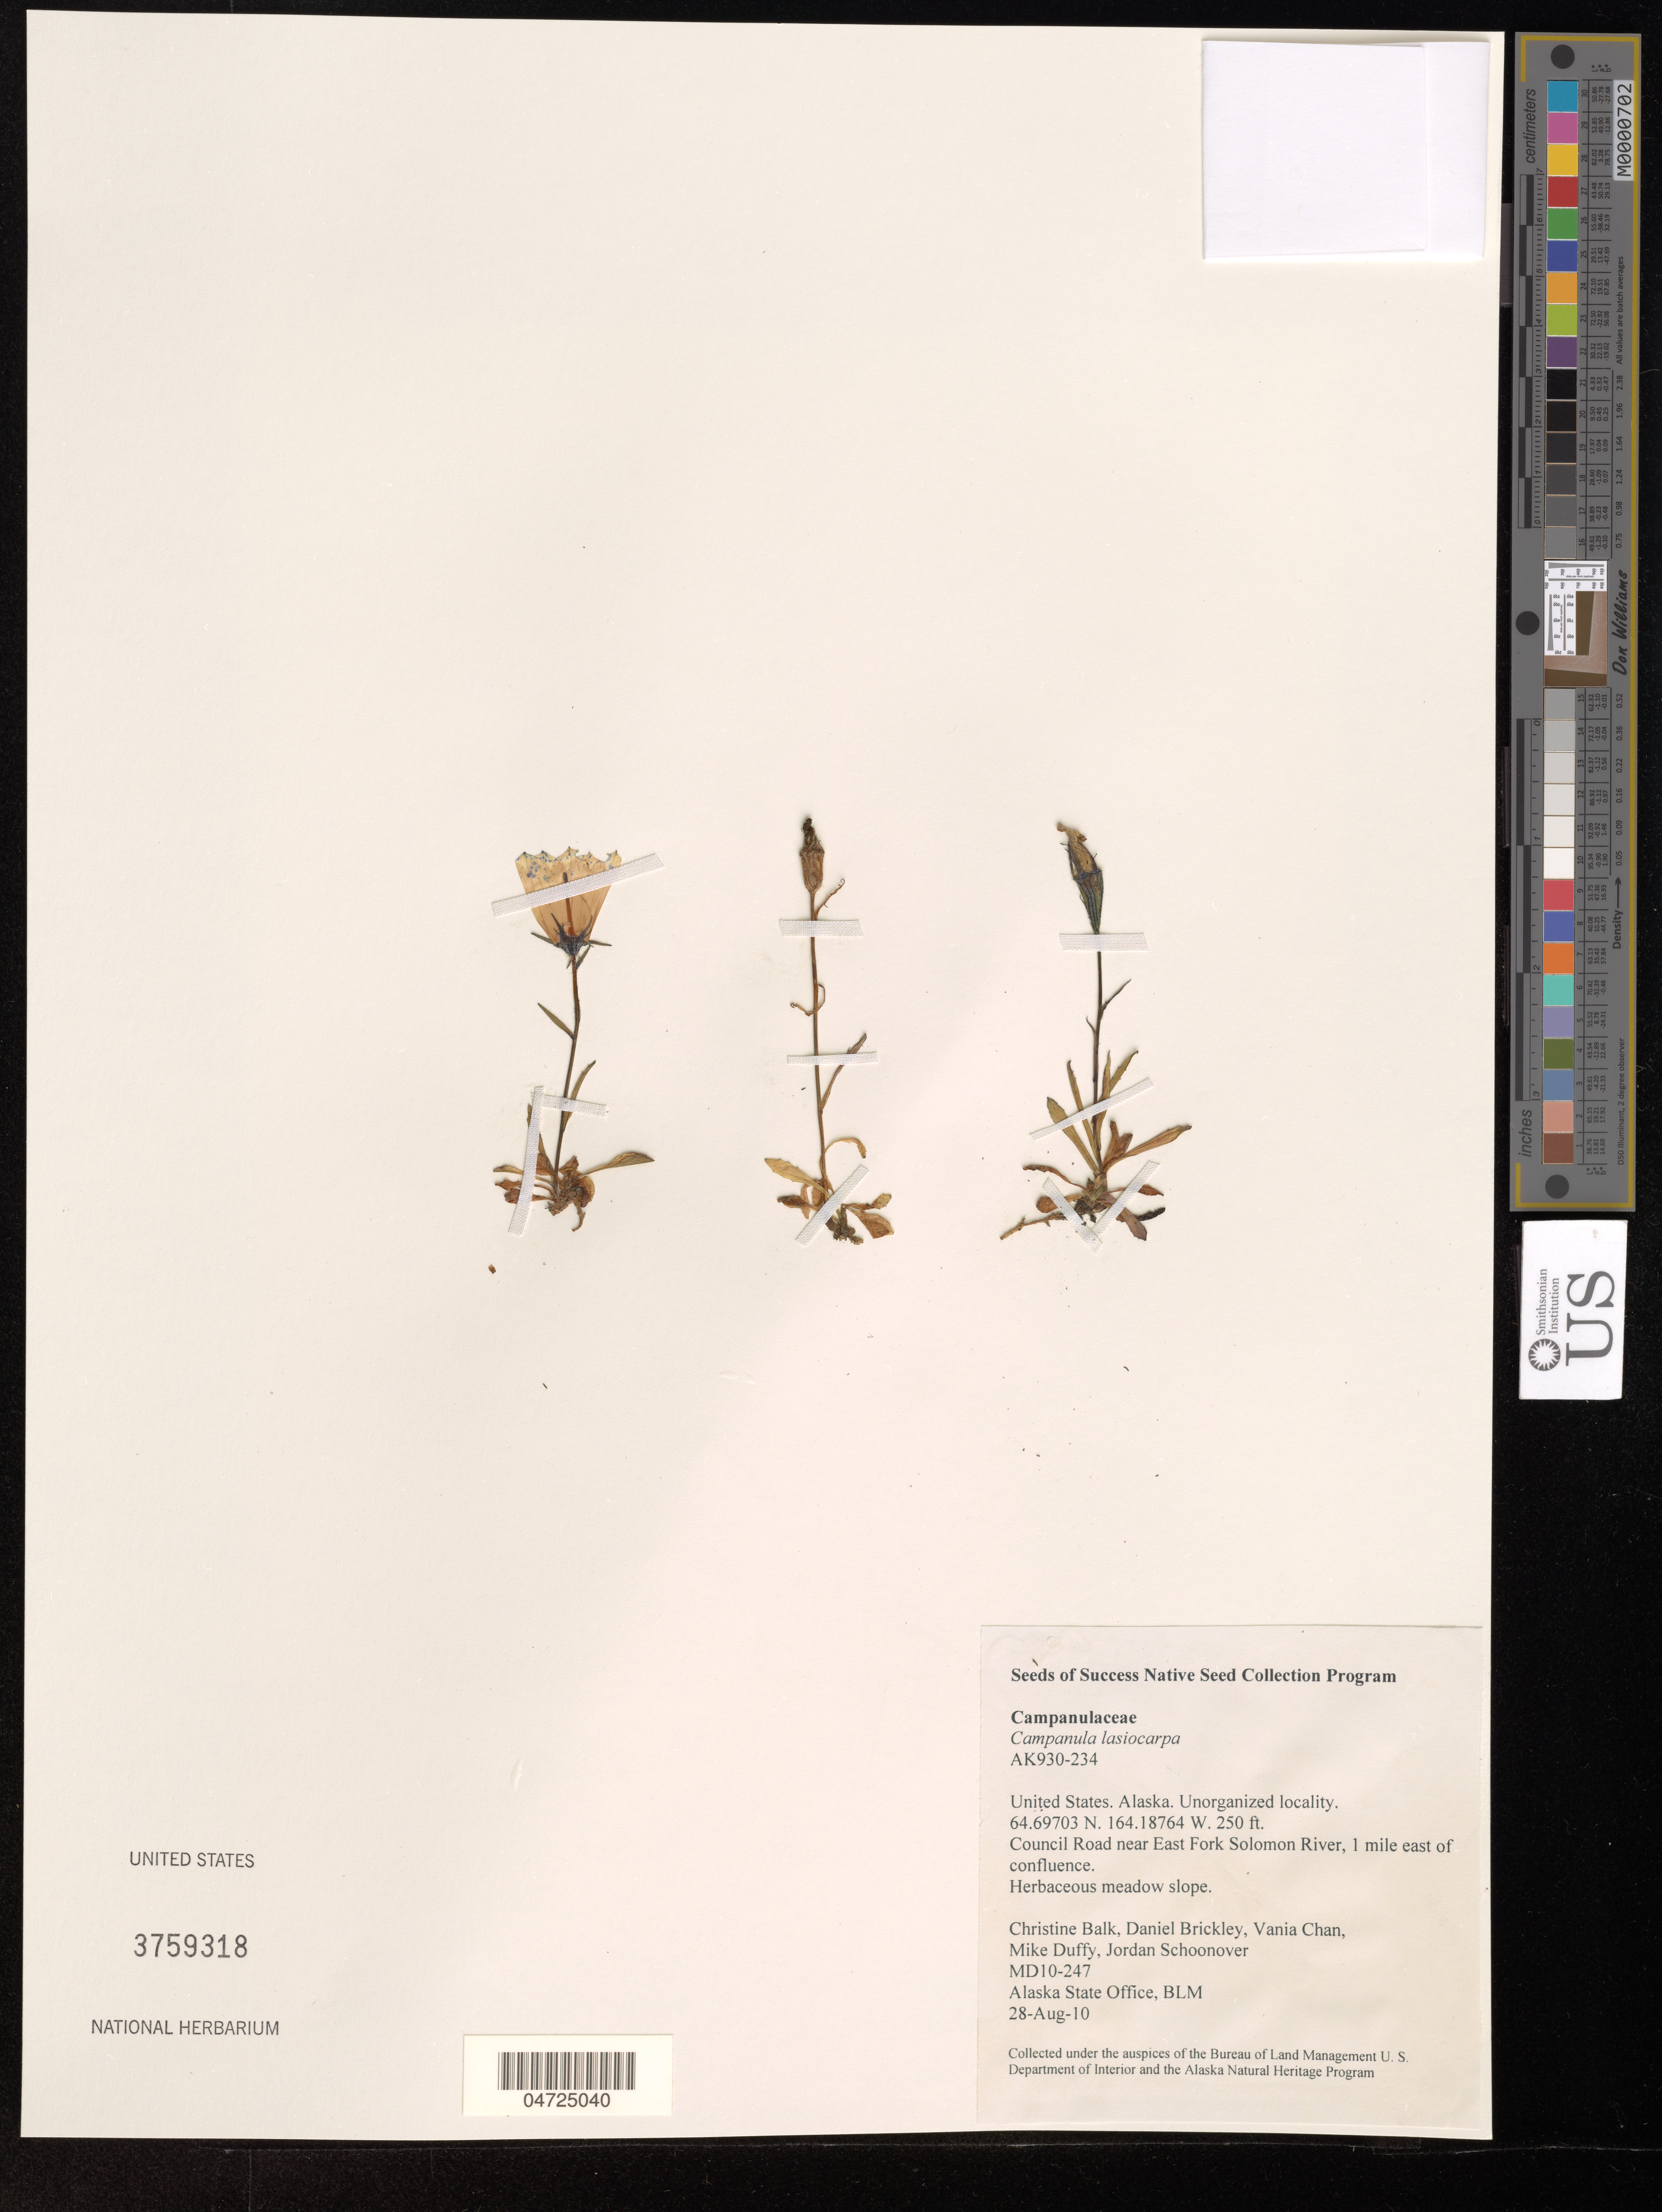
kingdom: Plantae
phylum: Tracheophyta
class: Magnoliopsida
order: Asterales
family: Campanulaceae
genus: Campanula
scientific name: Campanula lasiocarpa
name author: Cham.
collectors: C. Balk, D. Brickley, V. Chan & M. Duffy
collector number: MD10-247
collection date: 2010-08-28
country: United States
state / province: Alaska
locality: Council Road near East Fork Solomon River, 1 mile east of confluence.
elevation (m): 76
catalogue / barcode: US 3759318